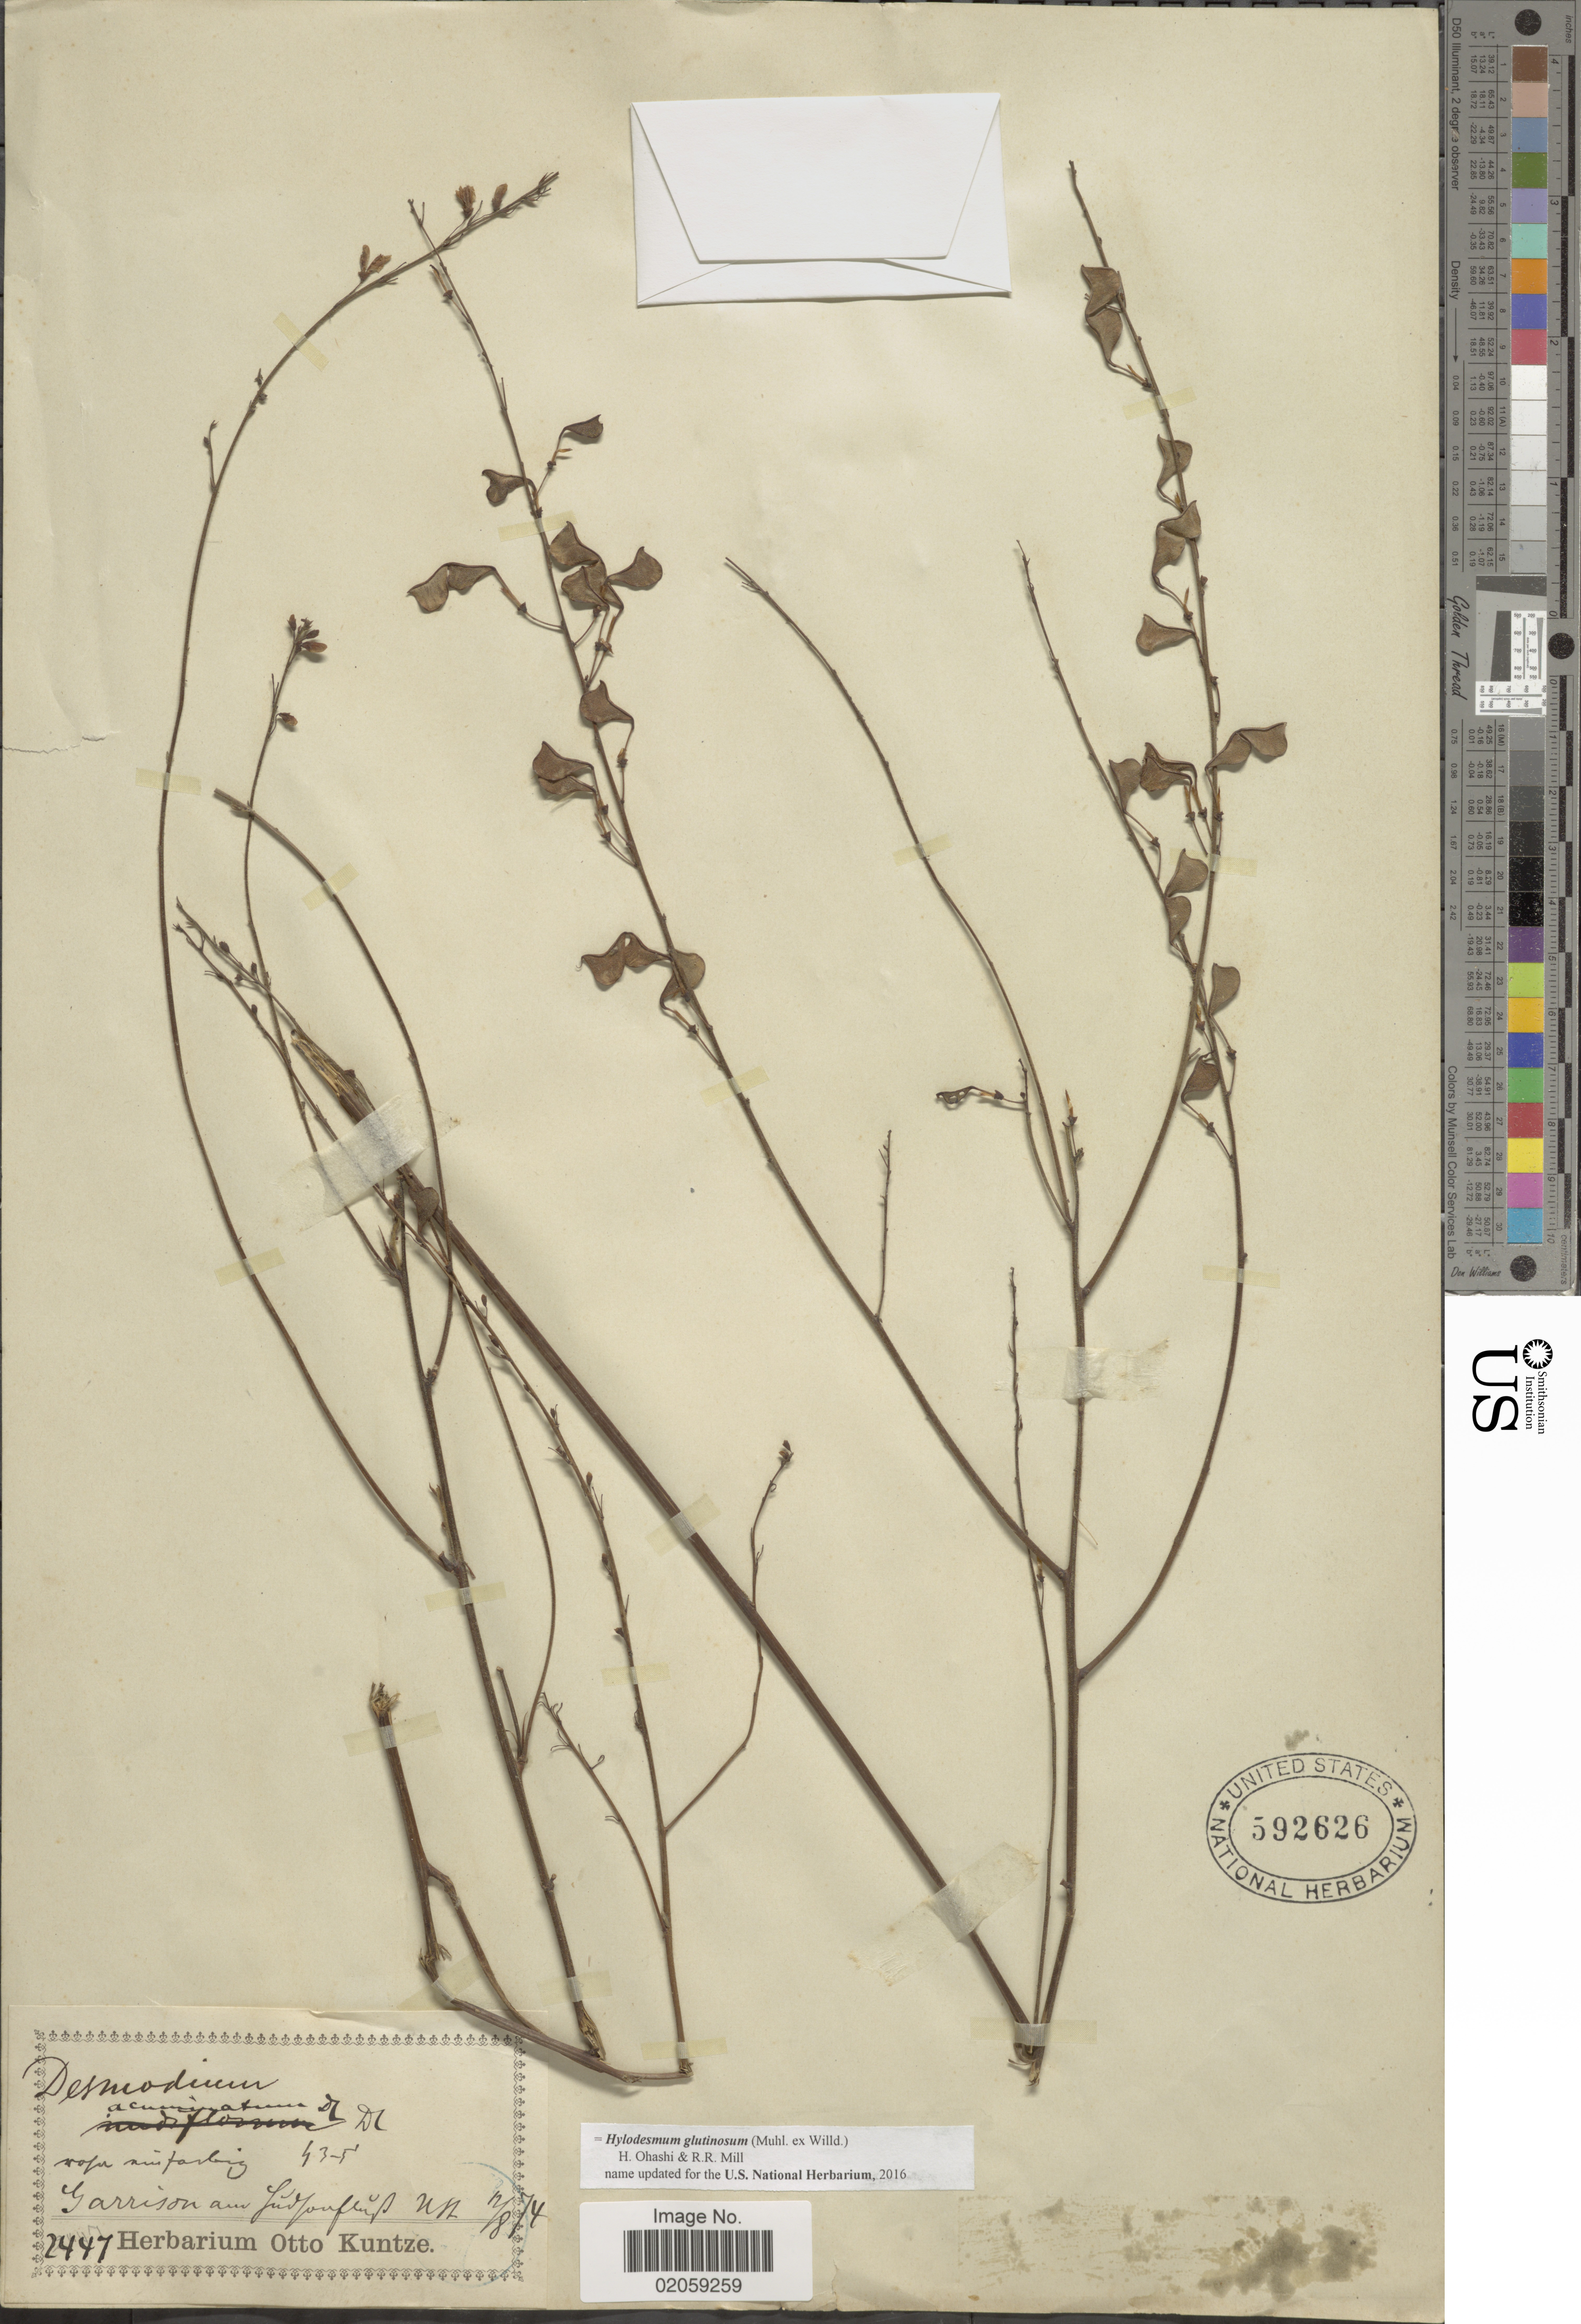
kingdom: Plantae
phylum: Tracheophyta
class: Magnoliopsida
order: Fabales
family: Fabaceae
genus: Hylodesmum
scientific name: Hylodesmum glutinosum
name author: (Muhl. ex Willd.) H. Ohashi & R.R. Mill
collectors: ex herb. Otto Kuntze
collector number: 2447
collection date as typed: Transcribed d/m/y: 8/12/74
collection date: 1874-12-08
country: United States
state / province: New York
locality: Garrison Sudfonfluss [interpreted]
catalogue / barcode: US 592626